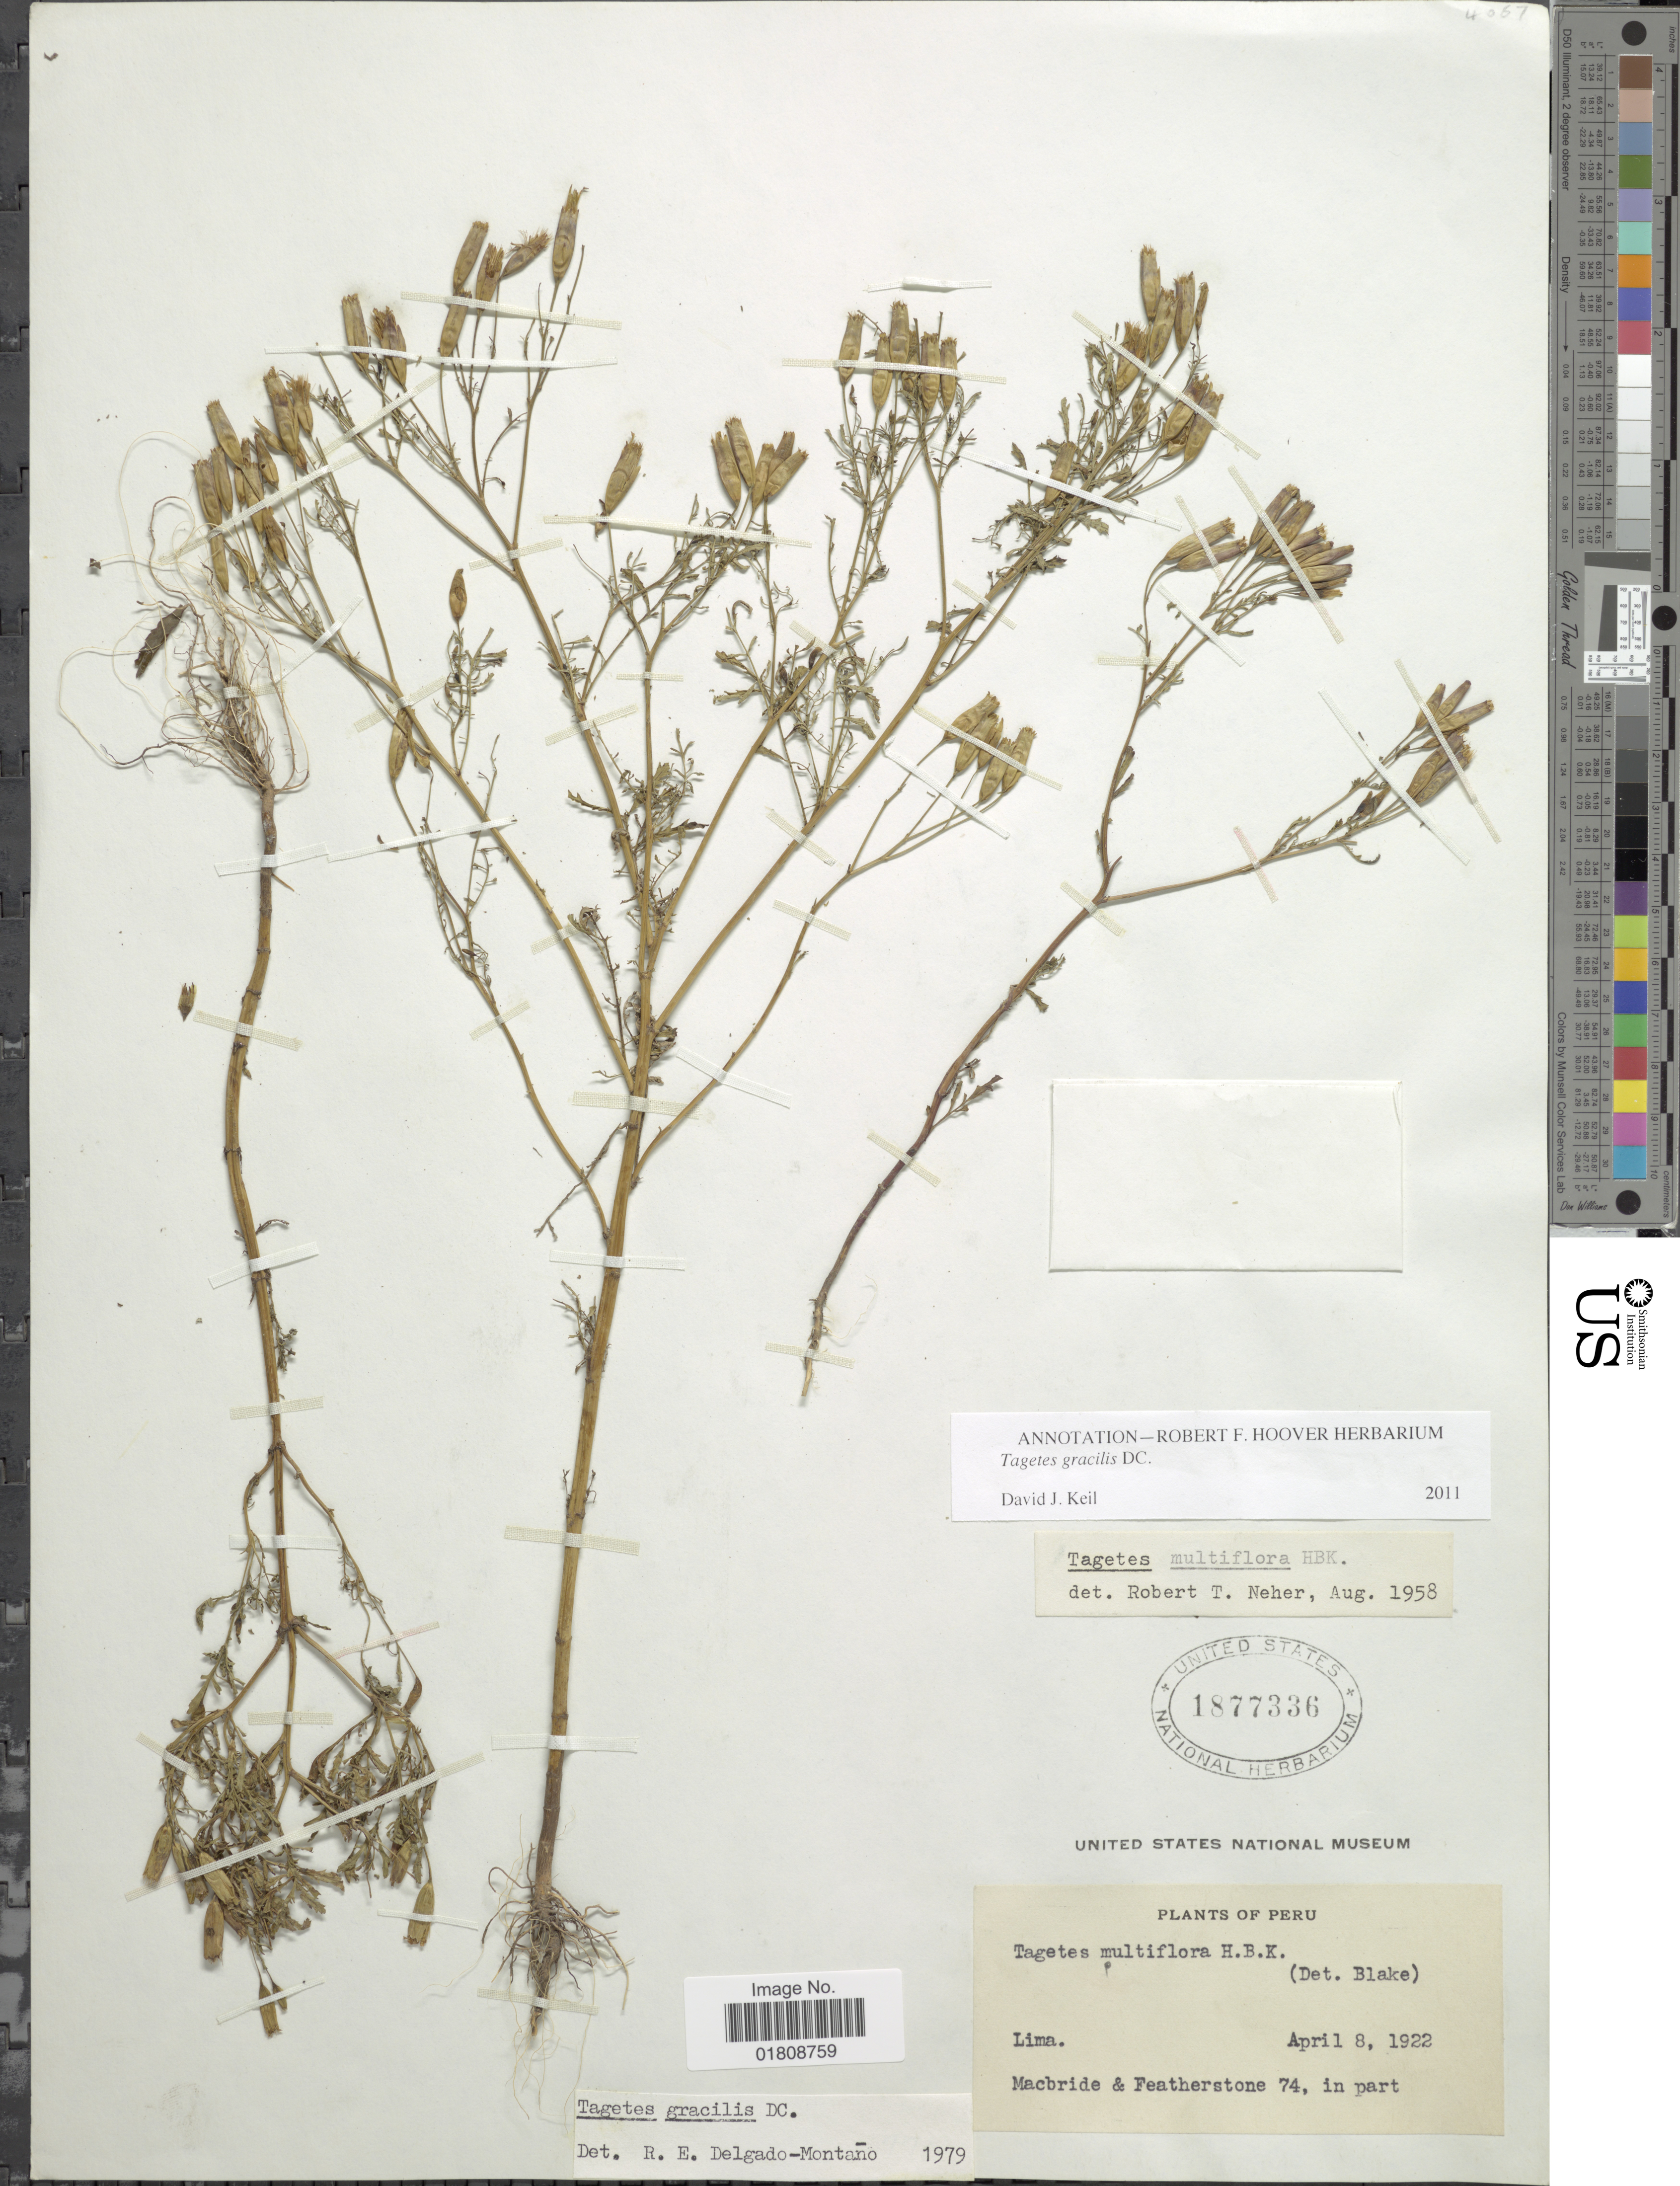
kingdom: Plantae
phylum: Tracheophyta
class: Magnoliopsida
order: Asterales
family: Asteraceae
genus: Tagetes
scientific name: Tagetes gracilis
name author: DC.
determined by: Schiavinato, Dario J.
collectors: Macbride, -- & -. Featherstone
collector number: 74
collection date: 1922-04-08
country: Peru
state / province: Lima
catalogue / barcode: US 1877336